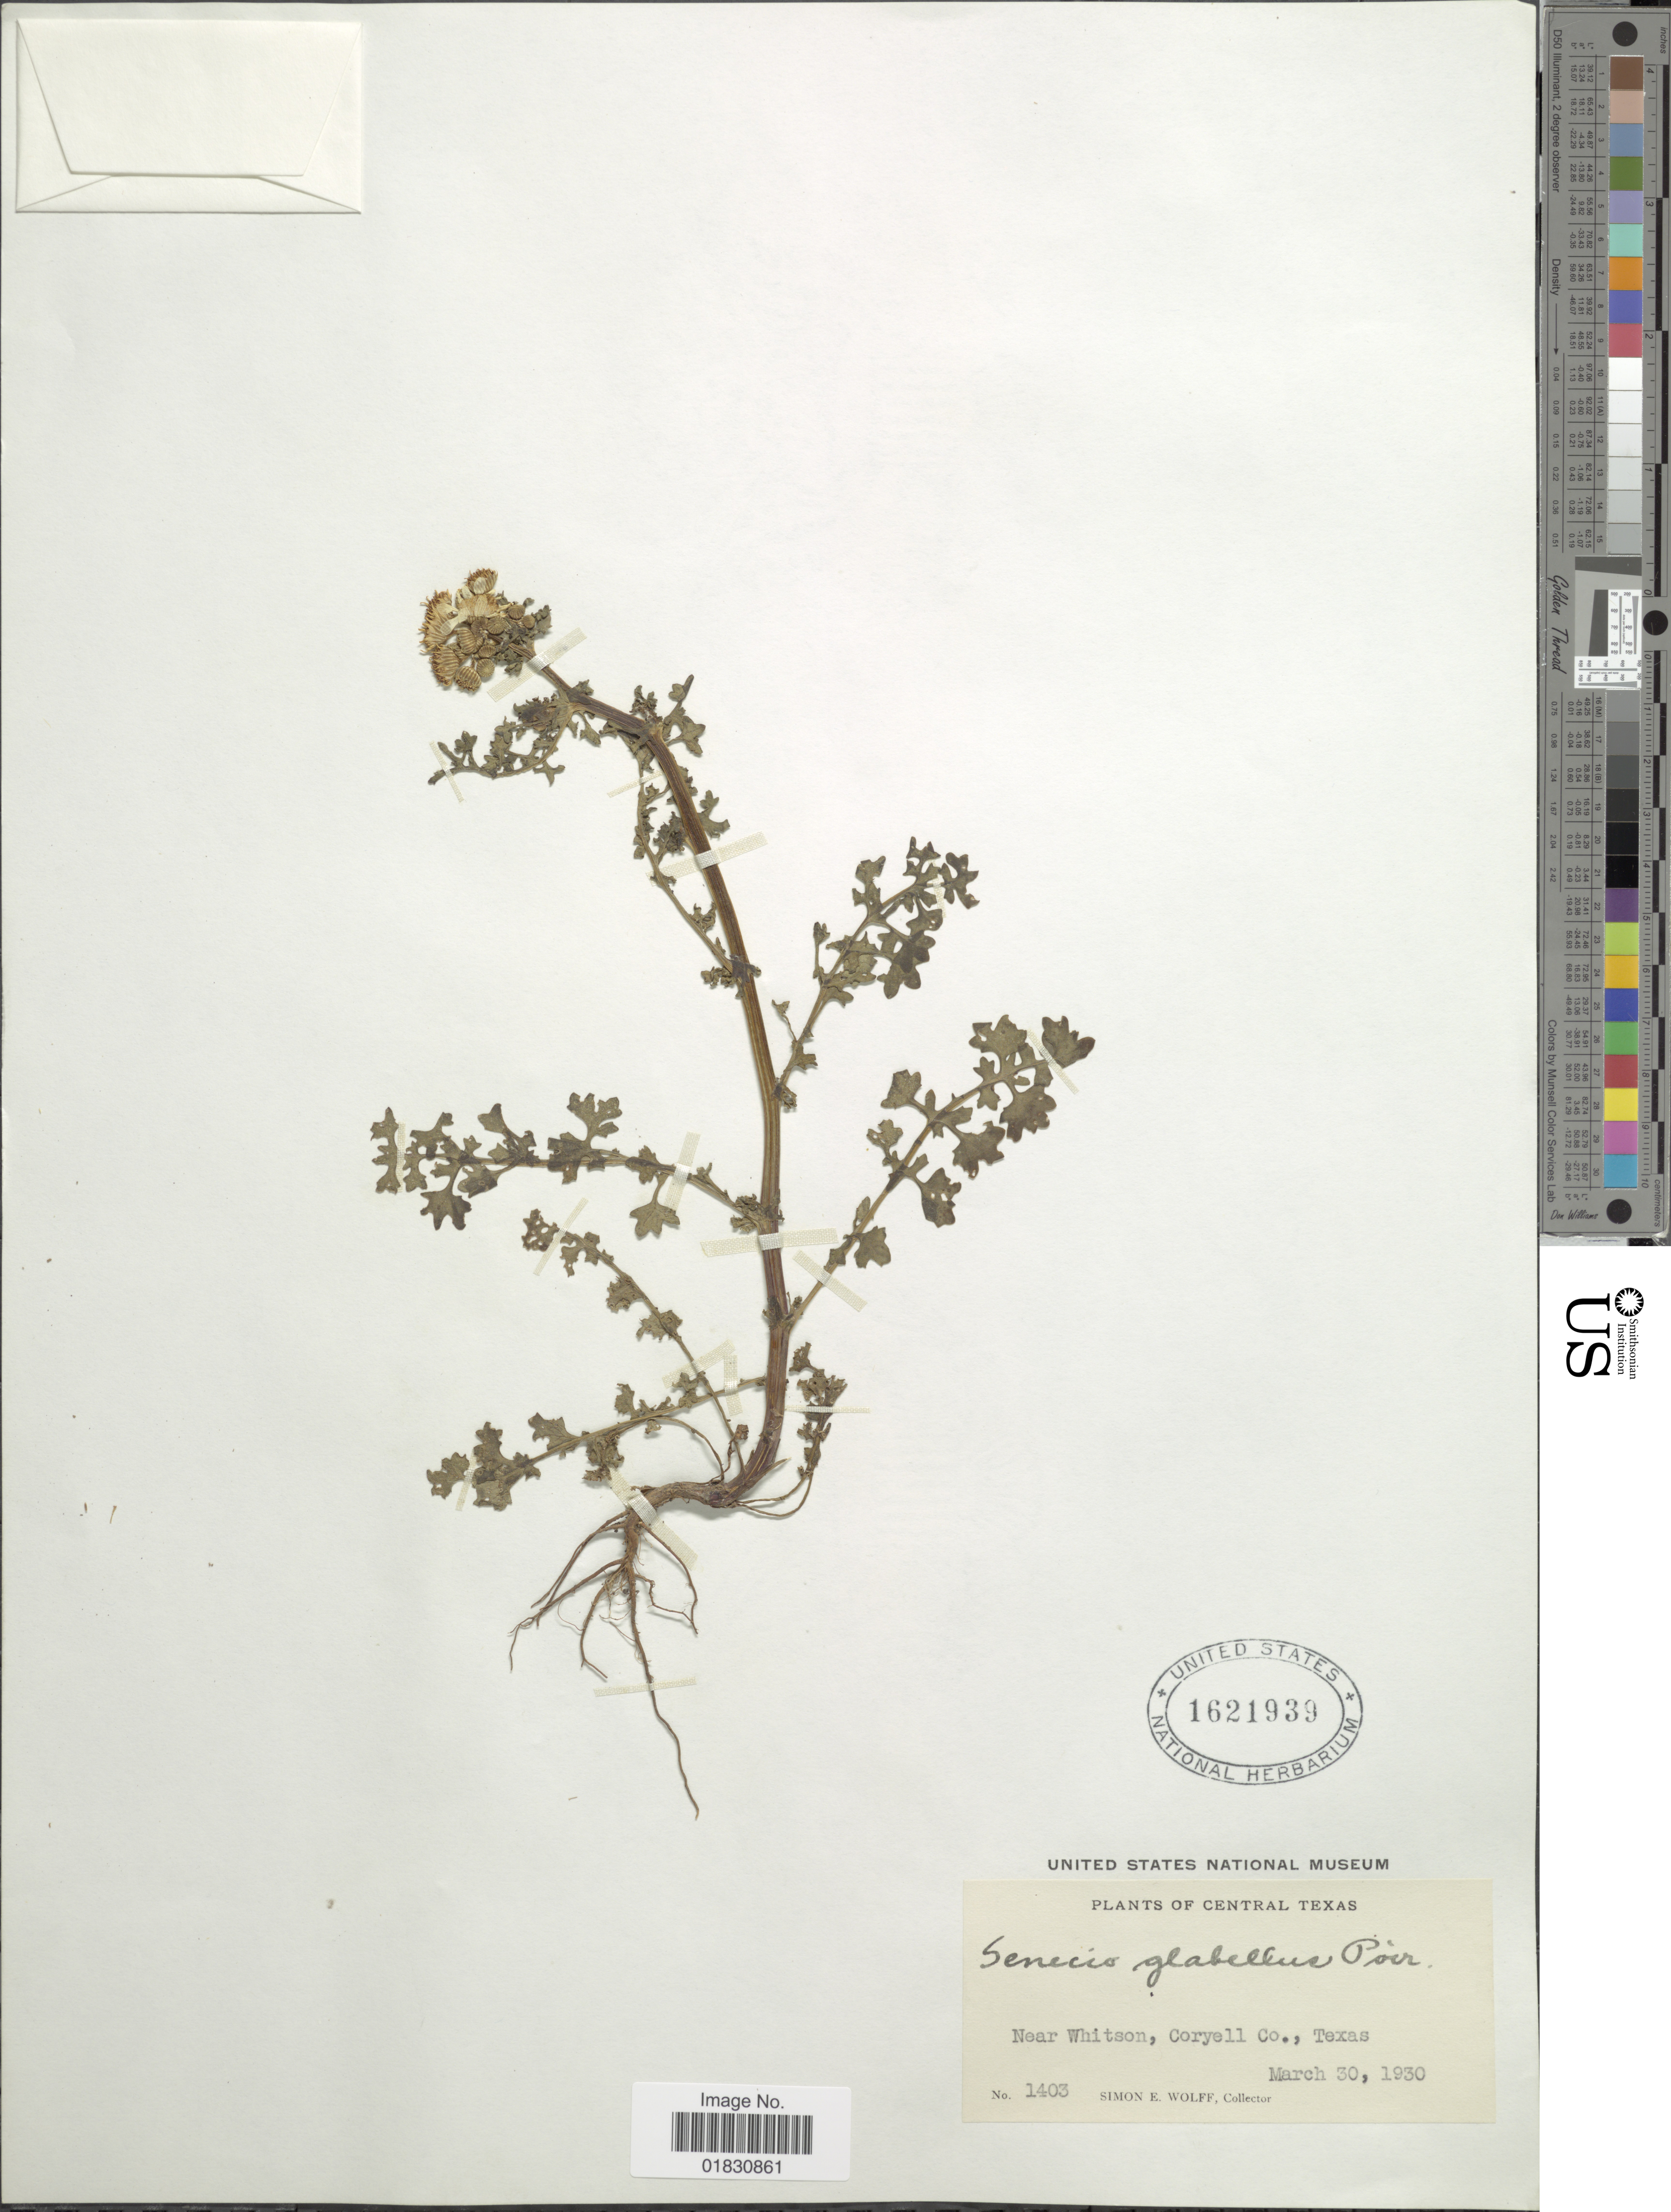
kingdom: Plantae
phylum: Tracheophyta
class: Magnoliopsida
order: Asterales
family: Asteraceae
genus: Packera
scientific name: Packera glabella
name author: (Poir.) C. Jeffrey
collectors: S. E. Wolff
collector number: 1403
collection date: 1930-03-30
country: United States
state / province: Texas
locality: Central Texas, Near Whitson, Coryell Co., Texas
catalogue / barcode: US 1621939